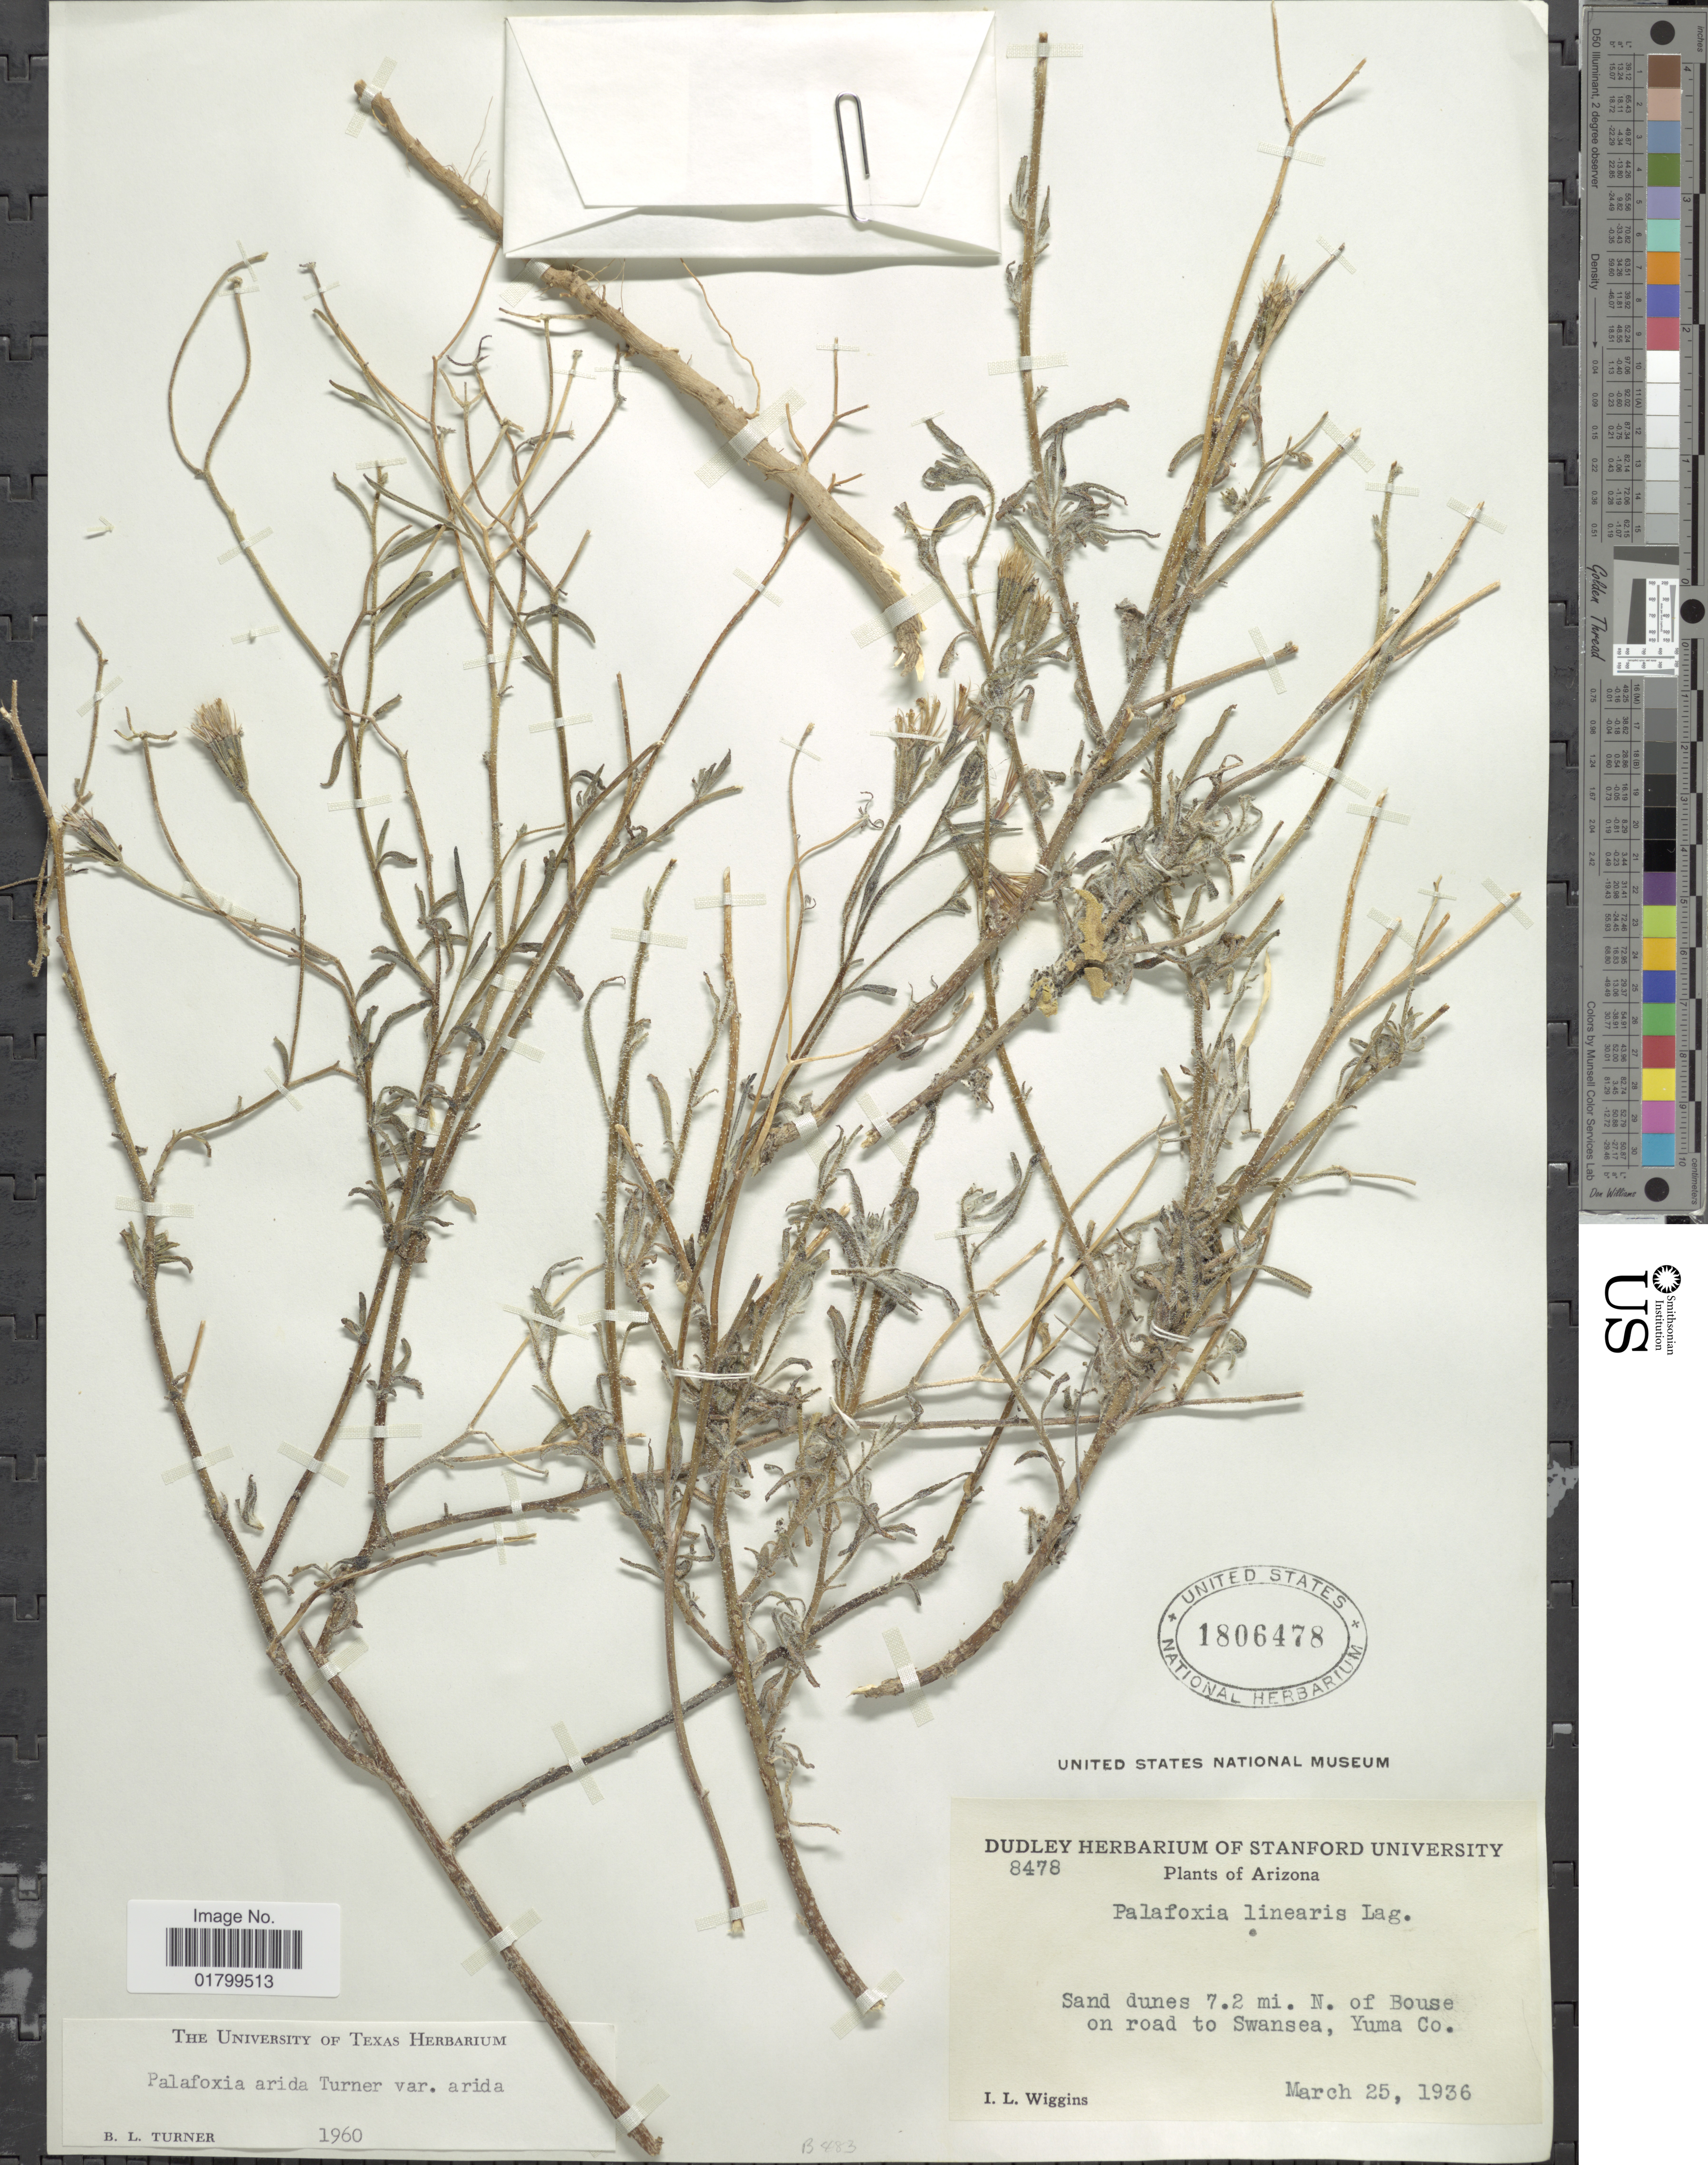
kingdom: Plantae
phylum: Tracheophyta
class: Magnoliopsida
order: Asterales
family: Asteraceae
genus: Palafoxia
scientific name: Palafoxia arida var. arida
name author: B.L. Turner & M.I. Morris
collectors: I. L. Wiggins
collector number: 8478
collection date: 1936-03-25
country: United States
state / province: Arizona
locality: Sand dunes 7.2 mi. N. of Bouse on road to Swansea, Yuma Co.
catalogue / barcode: US 1806478